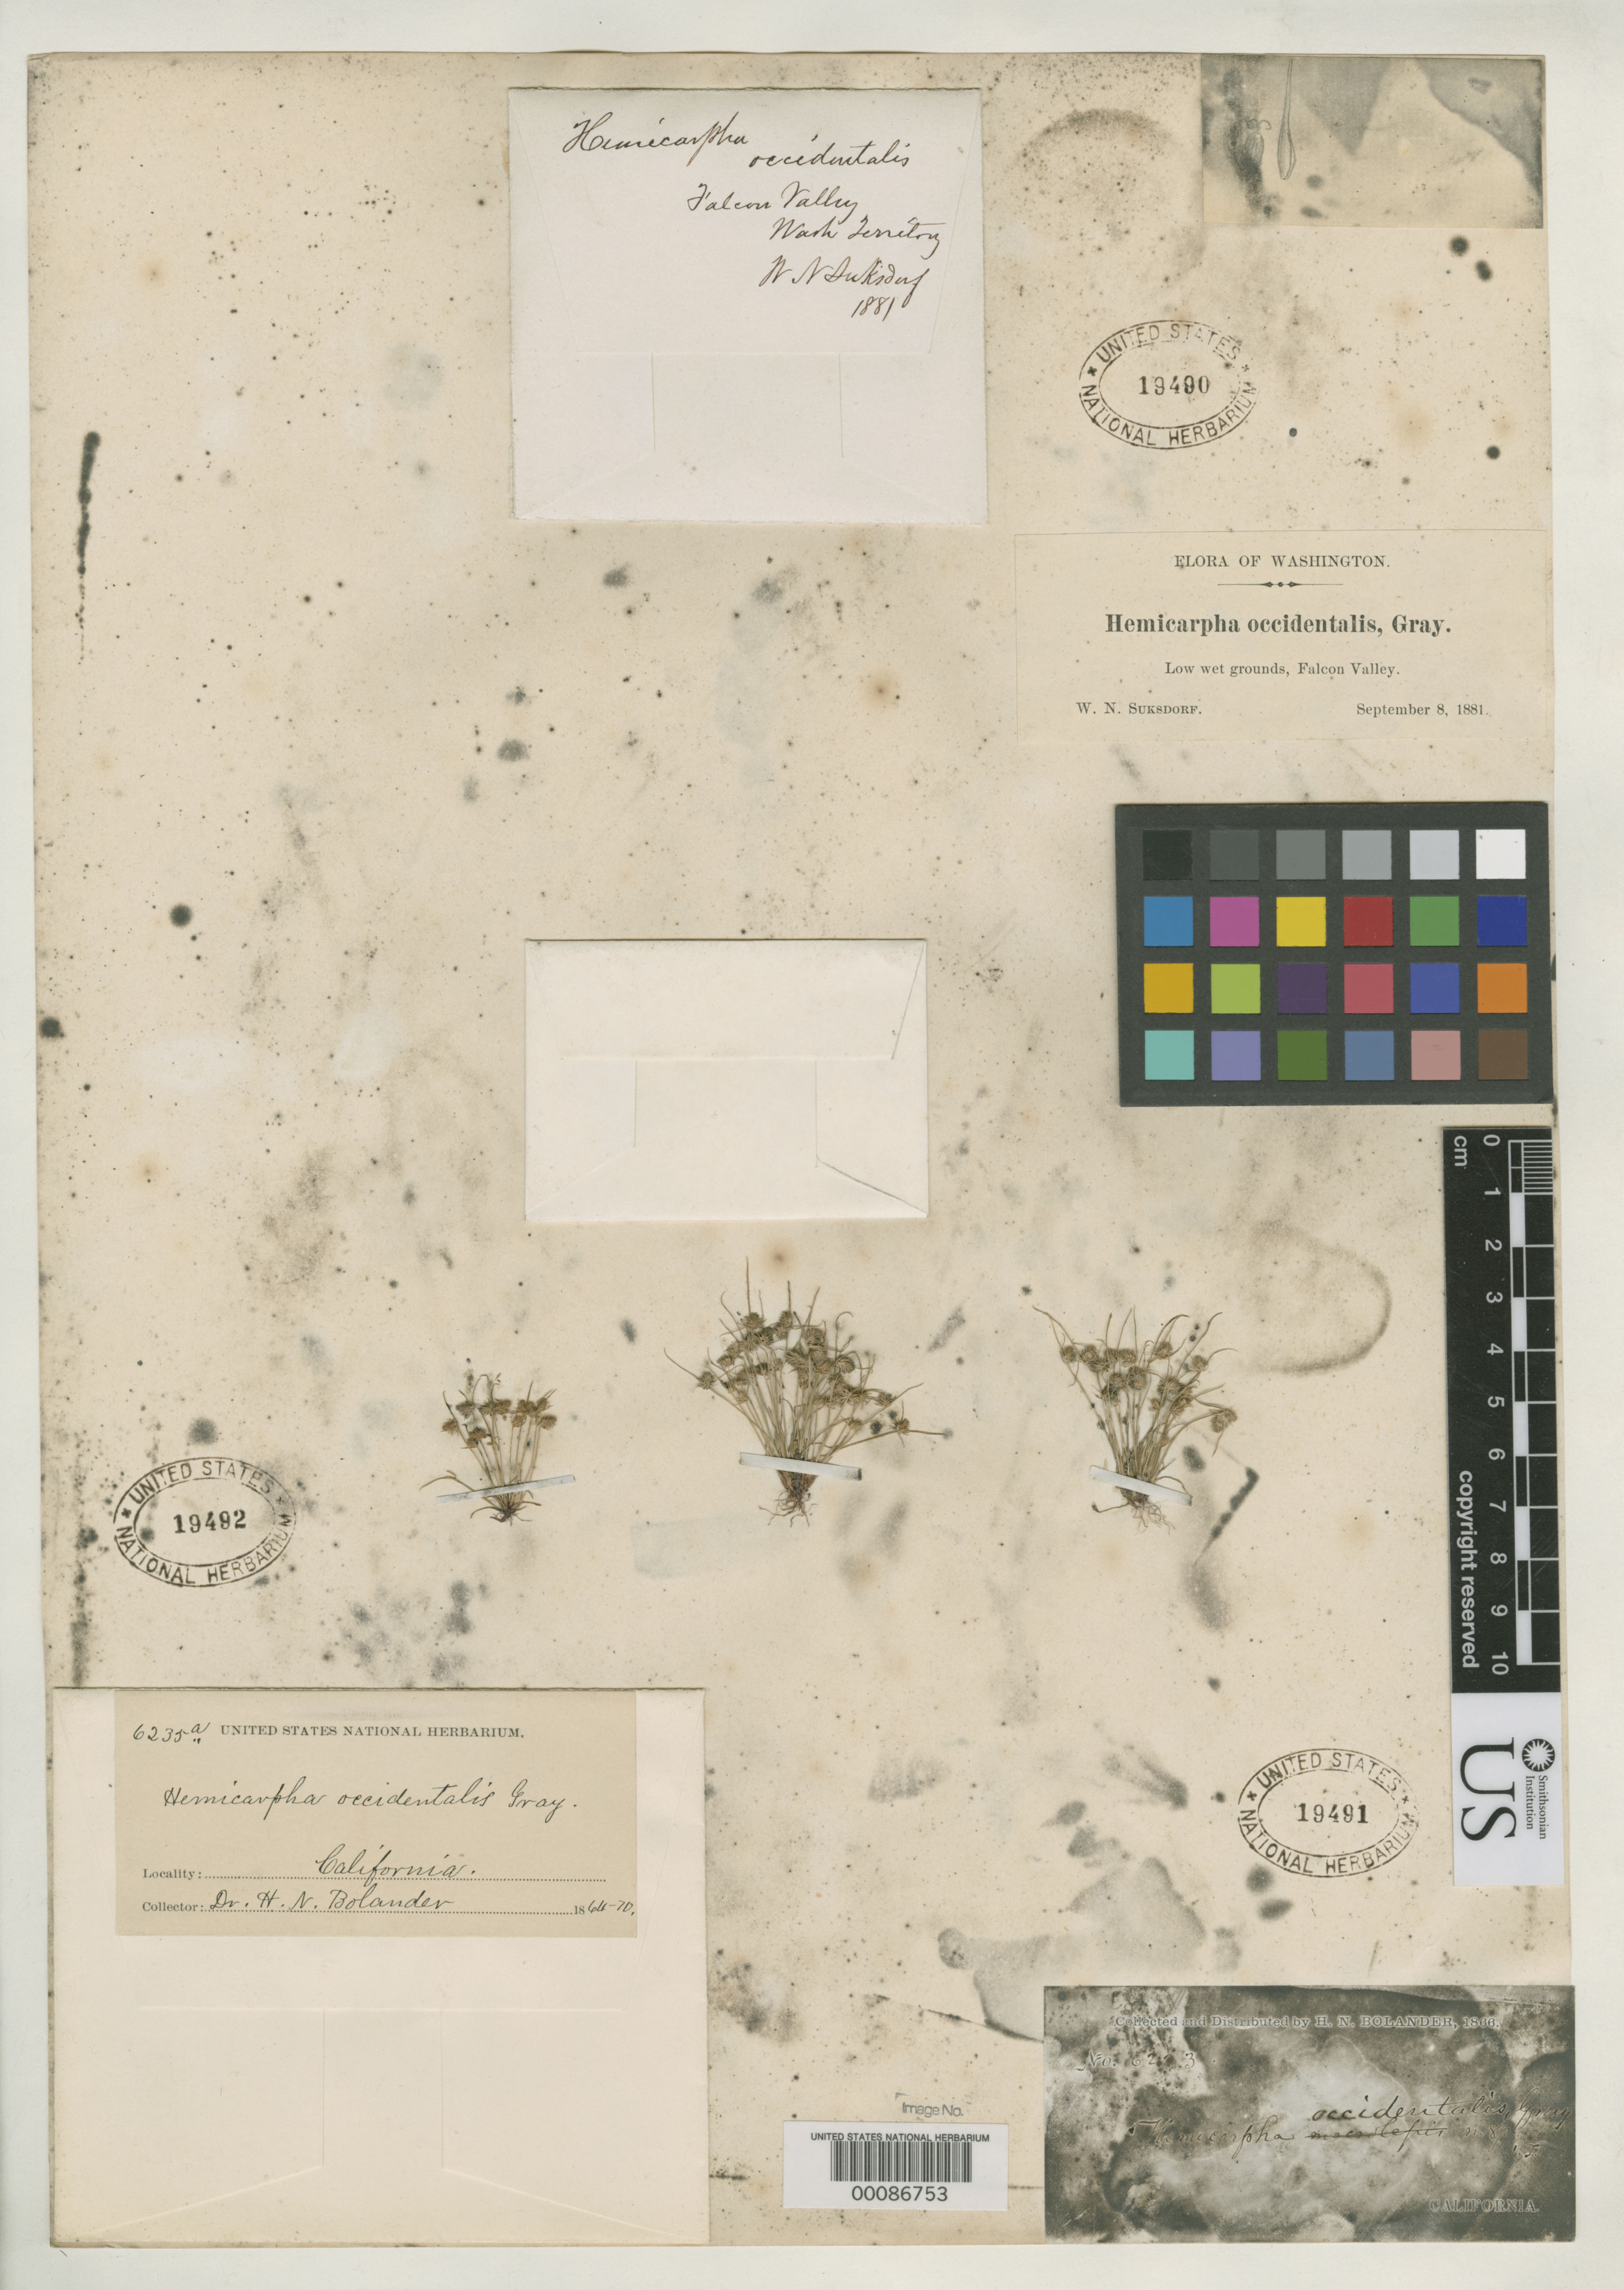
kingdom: Plantae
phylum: Tracheophyta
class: Liliopsida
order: Poales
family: Cyperaceae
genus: Hemicarpha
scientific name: Hemicarpha occidentalis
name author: A. Gray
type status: Type Collection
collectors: H. Bolander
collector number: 6223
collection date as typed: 1866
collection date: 1866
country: United States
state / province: California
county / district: Mariposa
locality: Yosemite Valley.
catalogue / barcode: US 19491